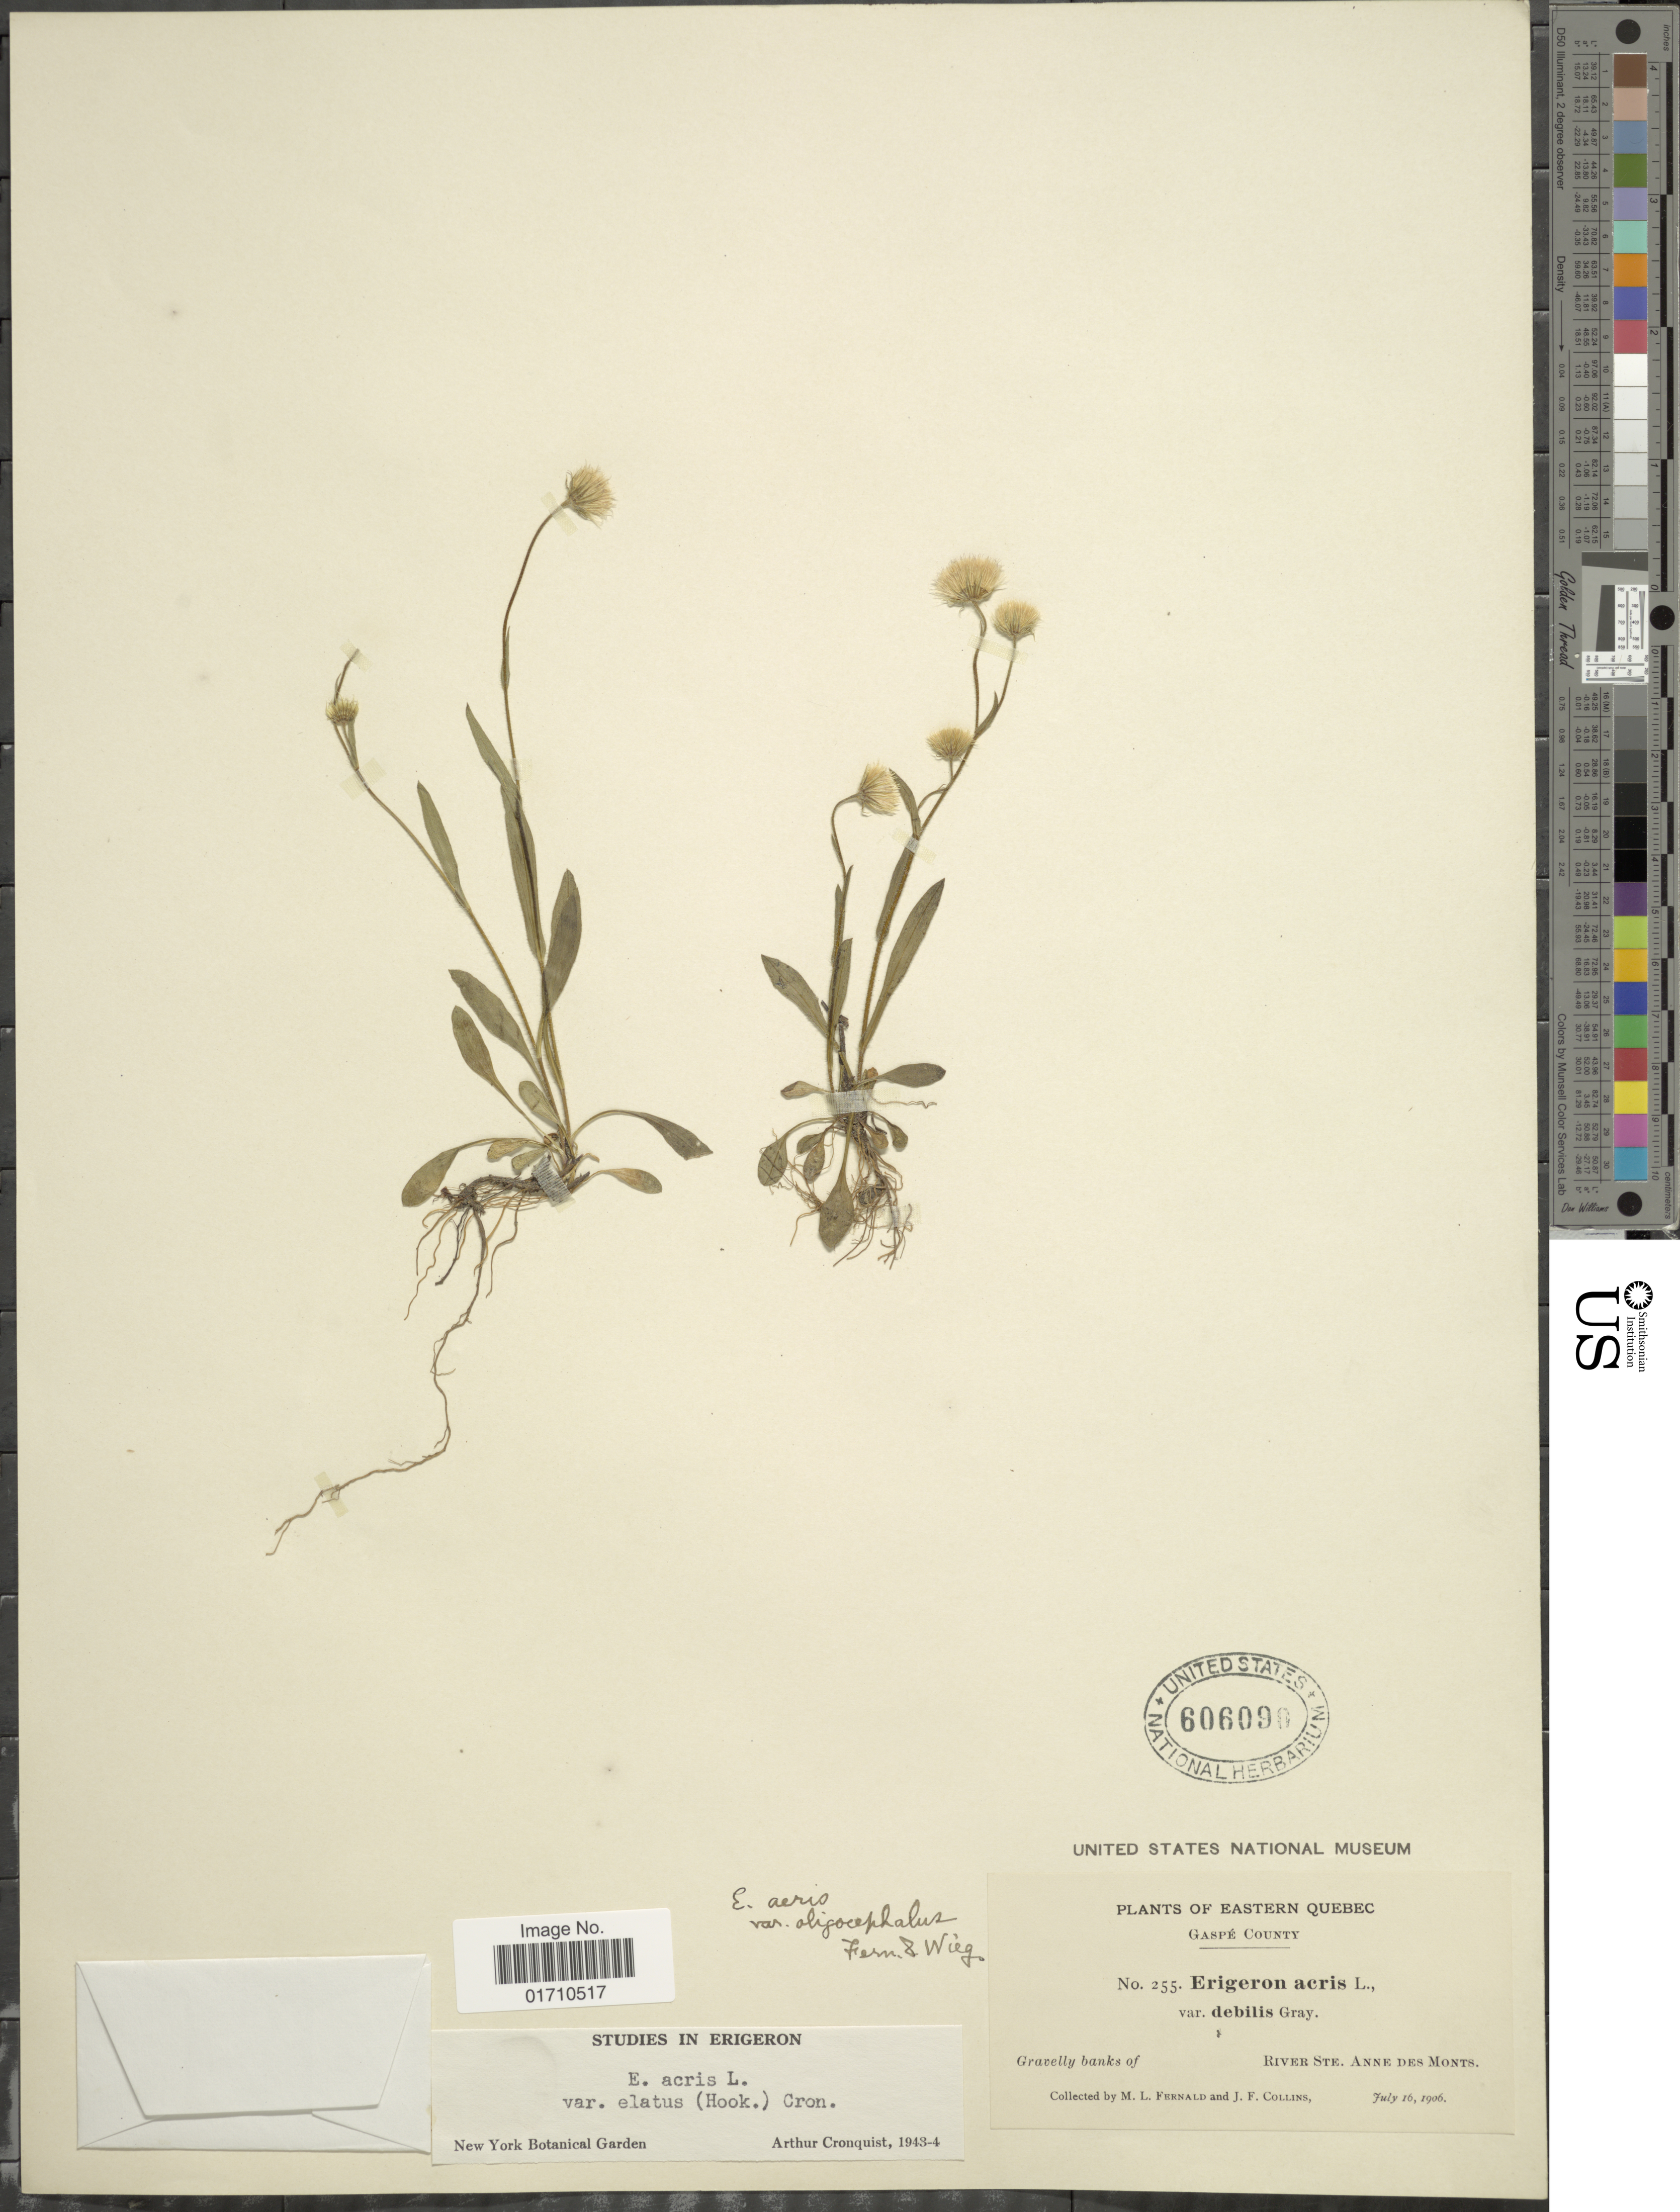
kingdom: Plantae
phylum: Tracheophyta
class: Magnoliopsida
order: Asterales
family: Asteraceae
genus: Erigeron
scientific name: Erigeron acris var. elatus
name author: (Hook.) Cronq.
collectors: M. L. Fernald & J. Collins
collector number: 255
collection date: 1906-07-16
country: Canada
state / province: Quebec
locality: Eastern Quebec, Gaspé County, Gravelly banks of River Ste. Anne Des Monts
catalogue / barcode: US 606090